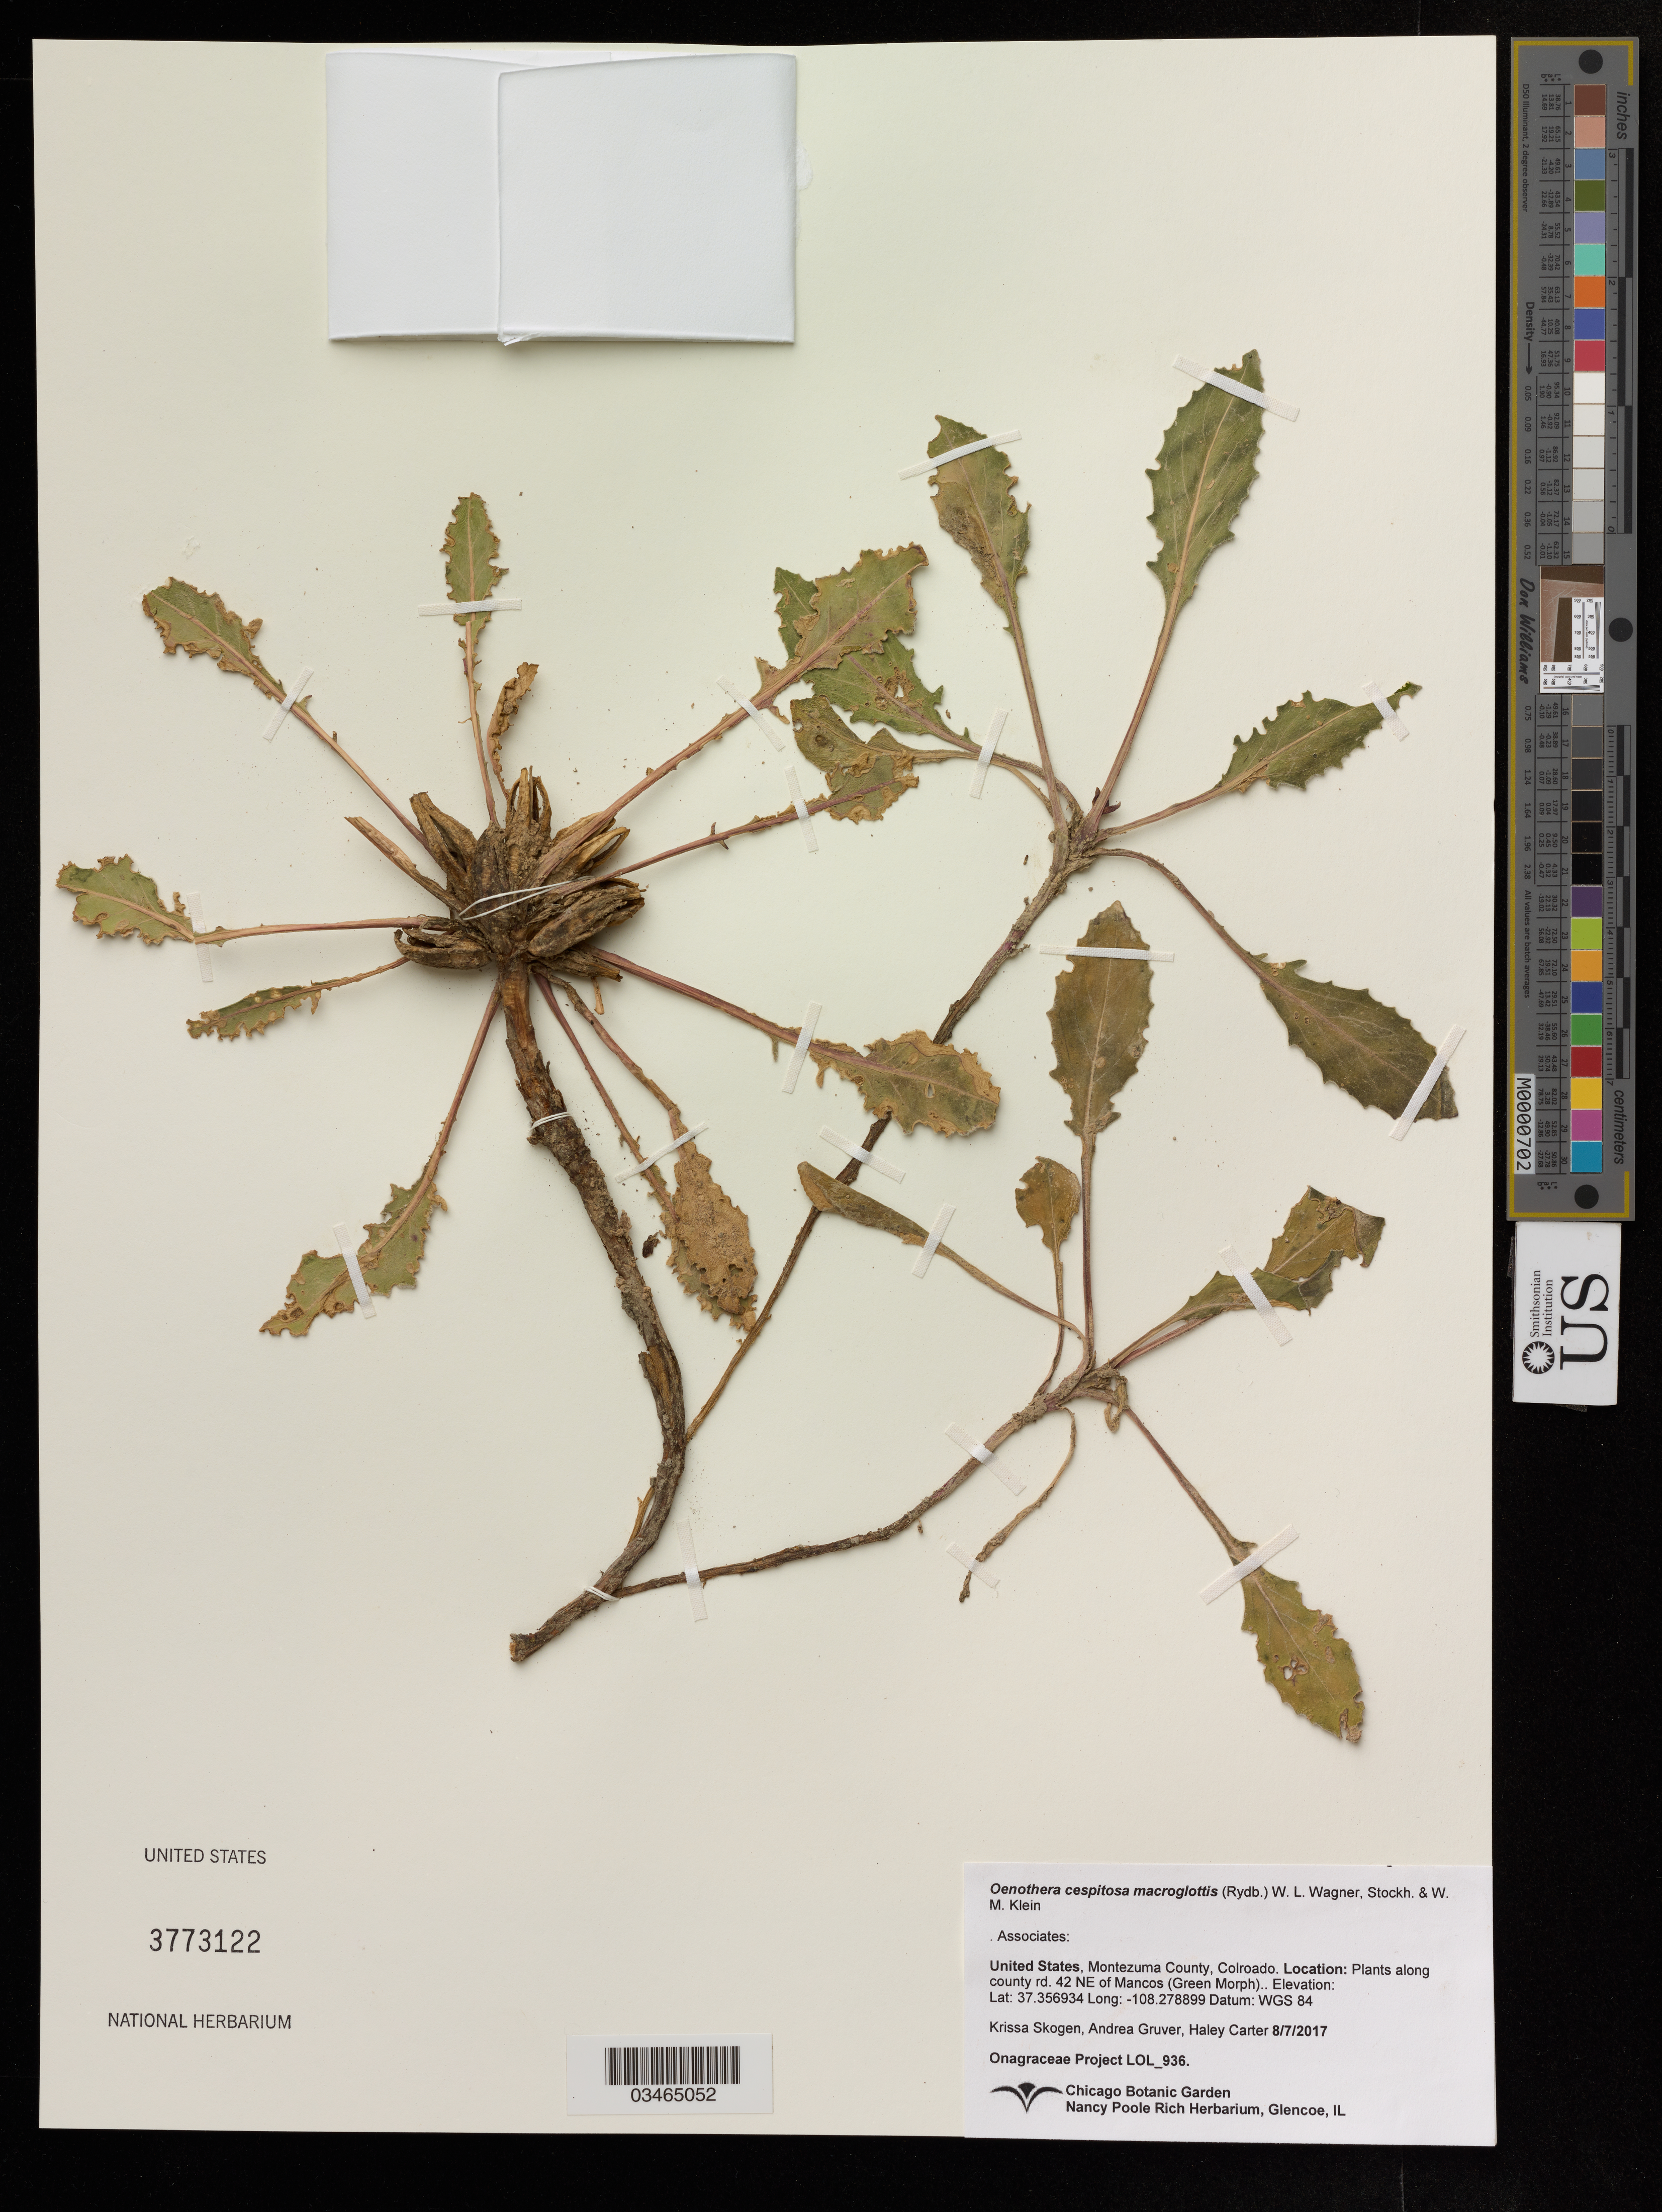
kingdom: Plantae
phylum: Tracheophyta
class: Magnoliopsida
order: Myrtales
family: Onagraceae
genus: Oenothera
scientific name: Oenothera cespitosa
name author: Nutt.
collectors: K. Skogen & A. Gruver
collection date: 2017-08-07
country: United States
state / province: Colorado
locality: Montezuma County. Plants along country rd. 42 NE of Mancos (Green Morph.)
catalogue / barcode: US 3773122